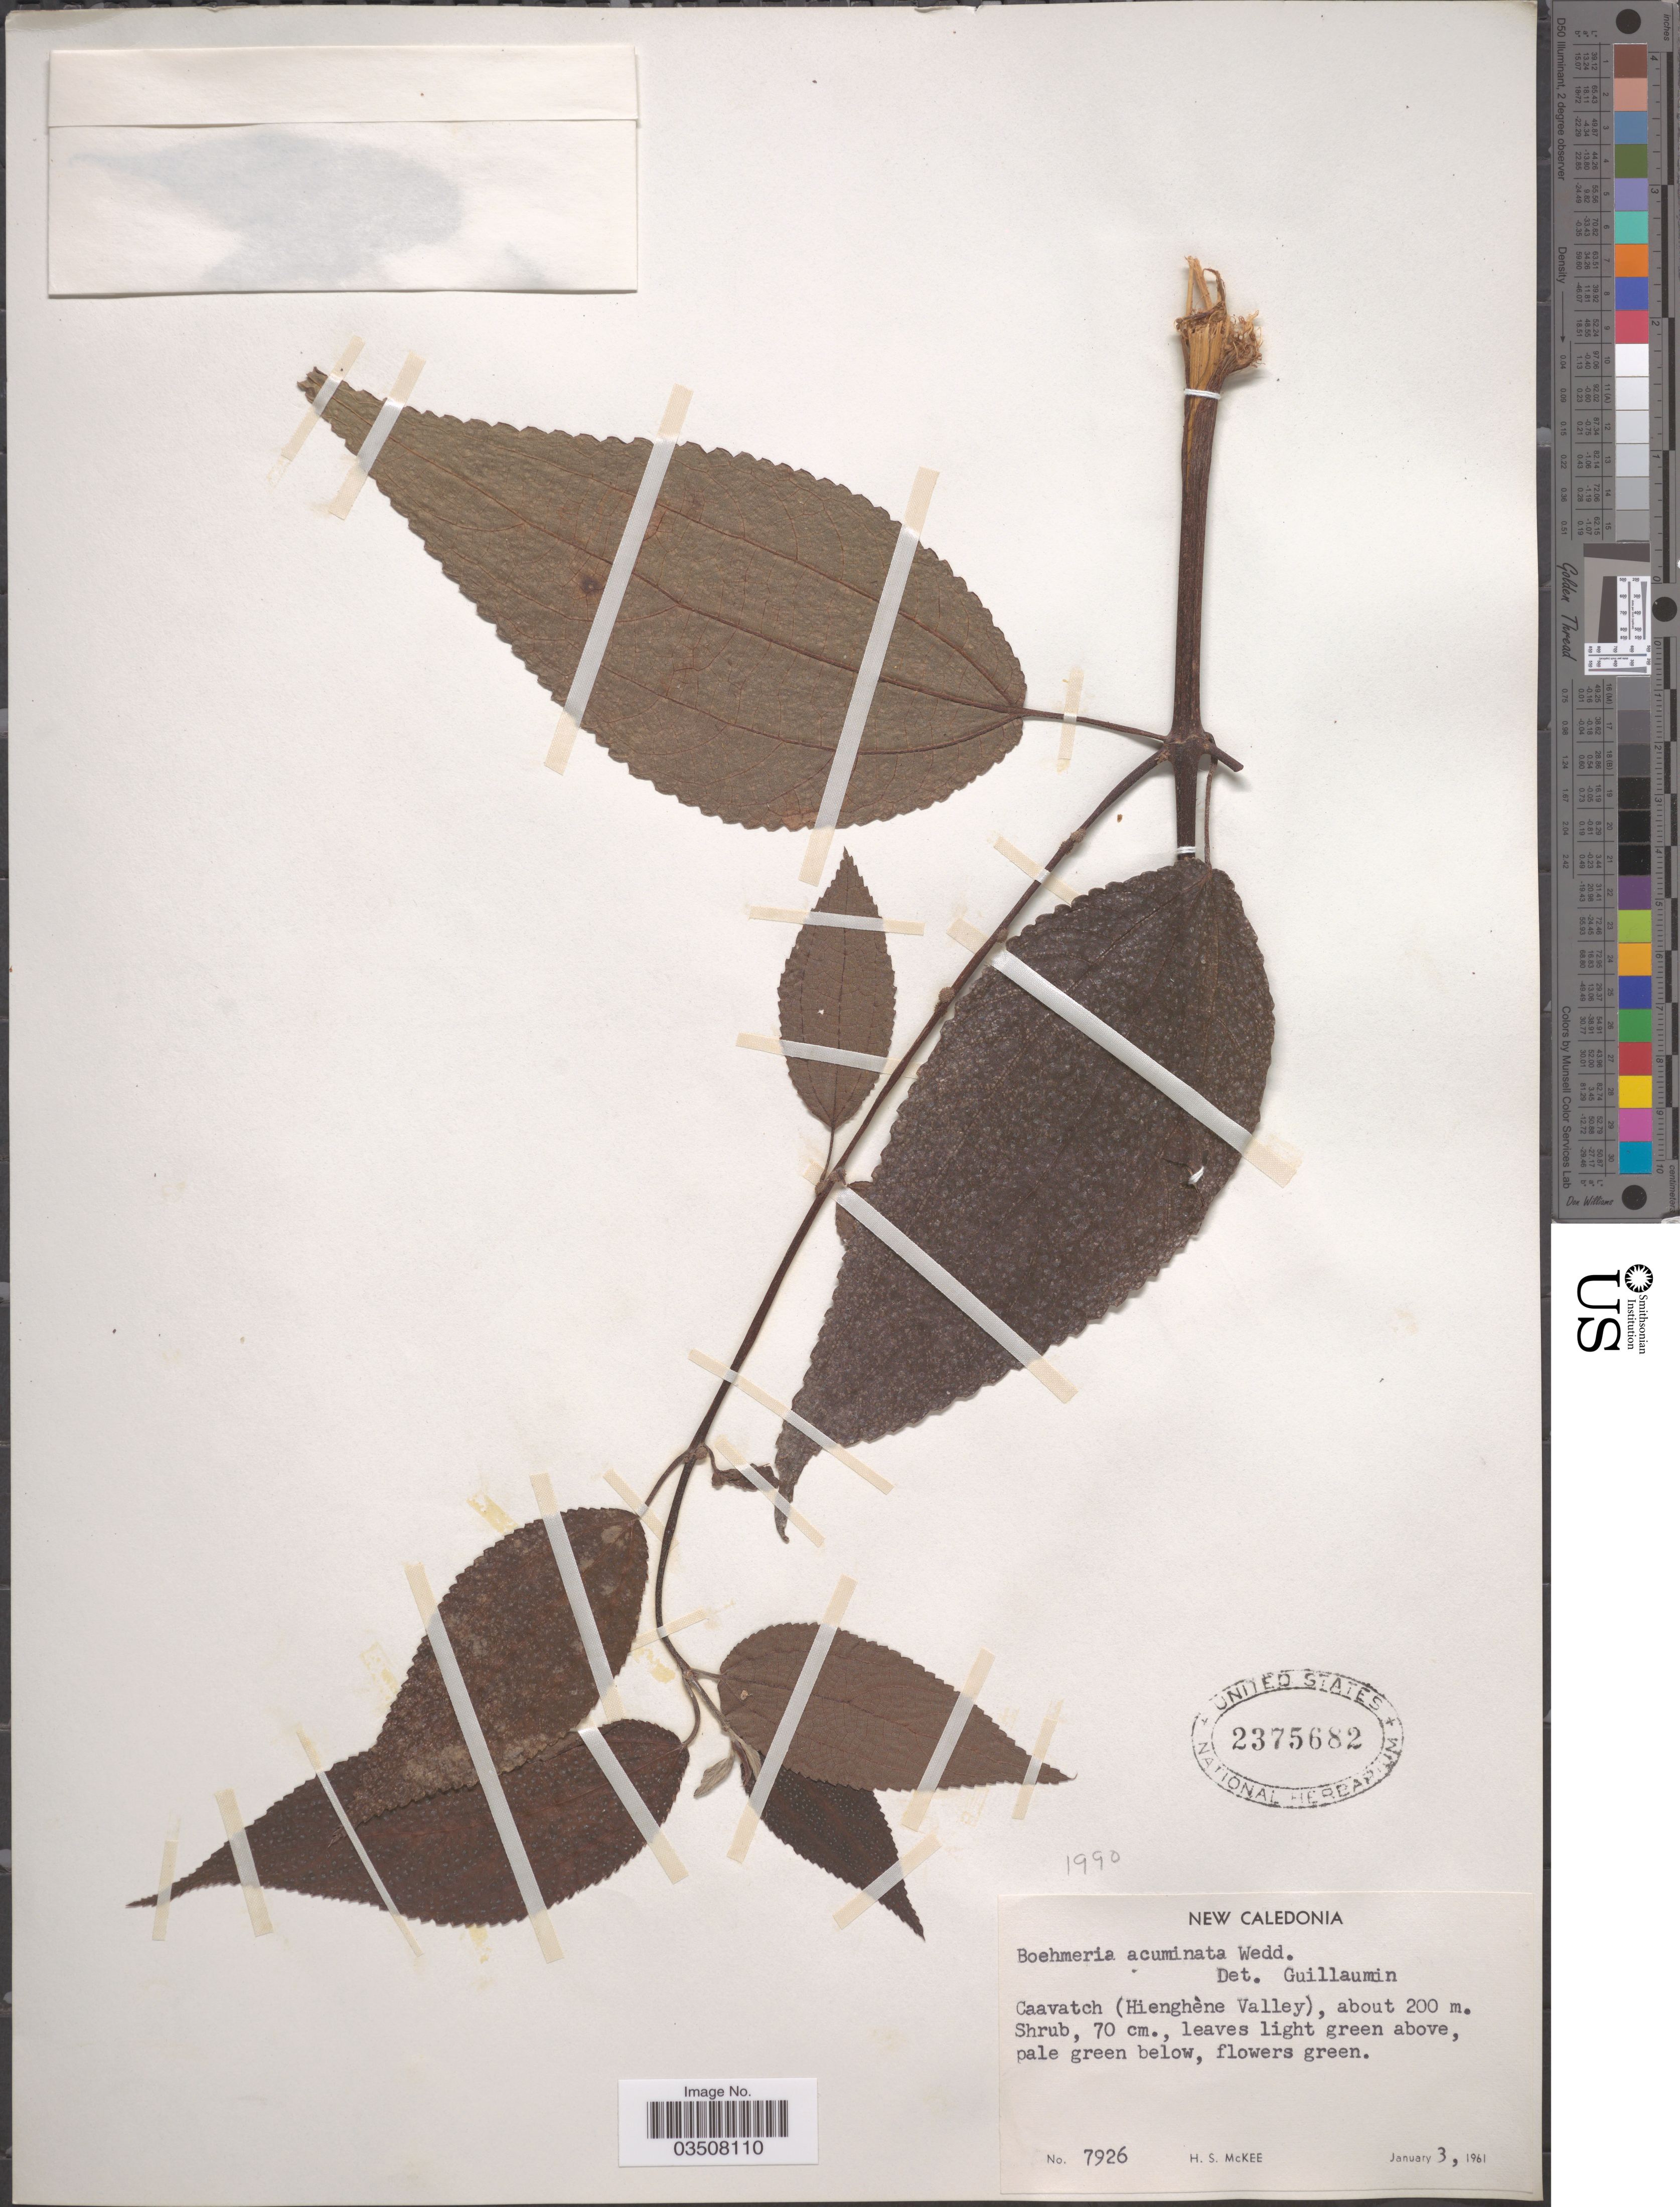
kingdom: Plantae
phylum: Tracheophyta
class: Magnoliopsida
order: Rosales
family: Urticaceae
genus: Boehmeria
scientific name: Boehmeria acuminata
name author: Pers.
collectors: H. S. McKee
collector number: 7926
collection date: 1961-01-03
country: New Caledonia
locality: Caavatch (Hienghène Valley).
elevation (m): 200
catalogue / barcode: US 2375682